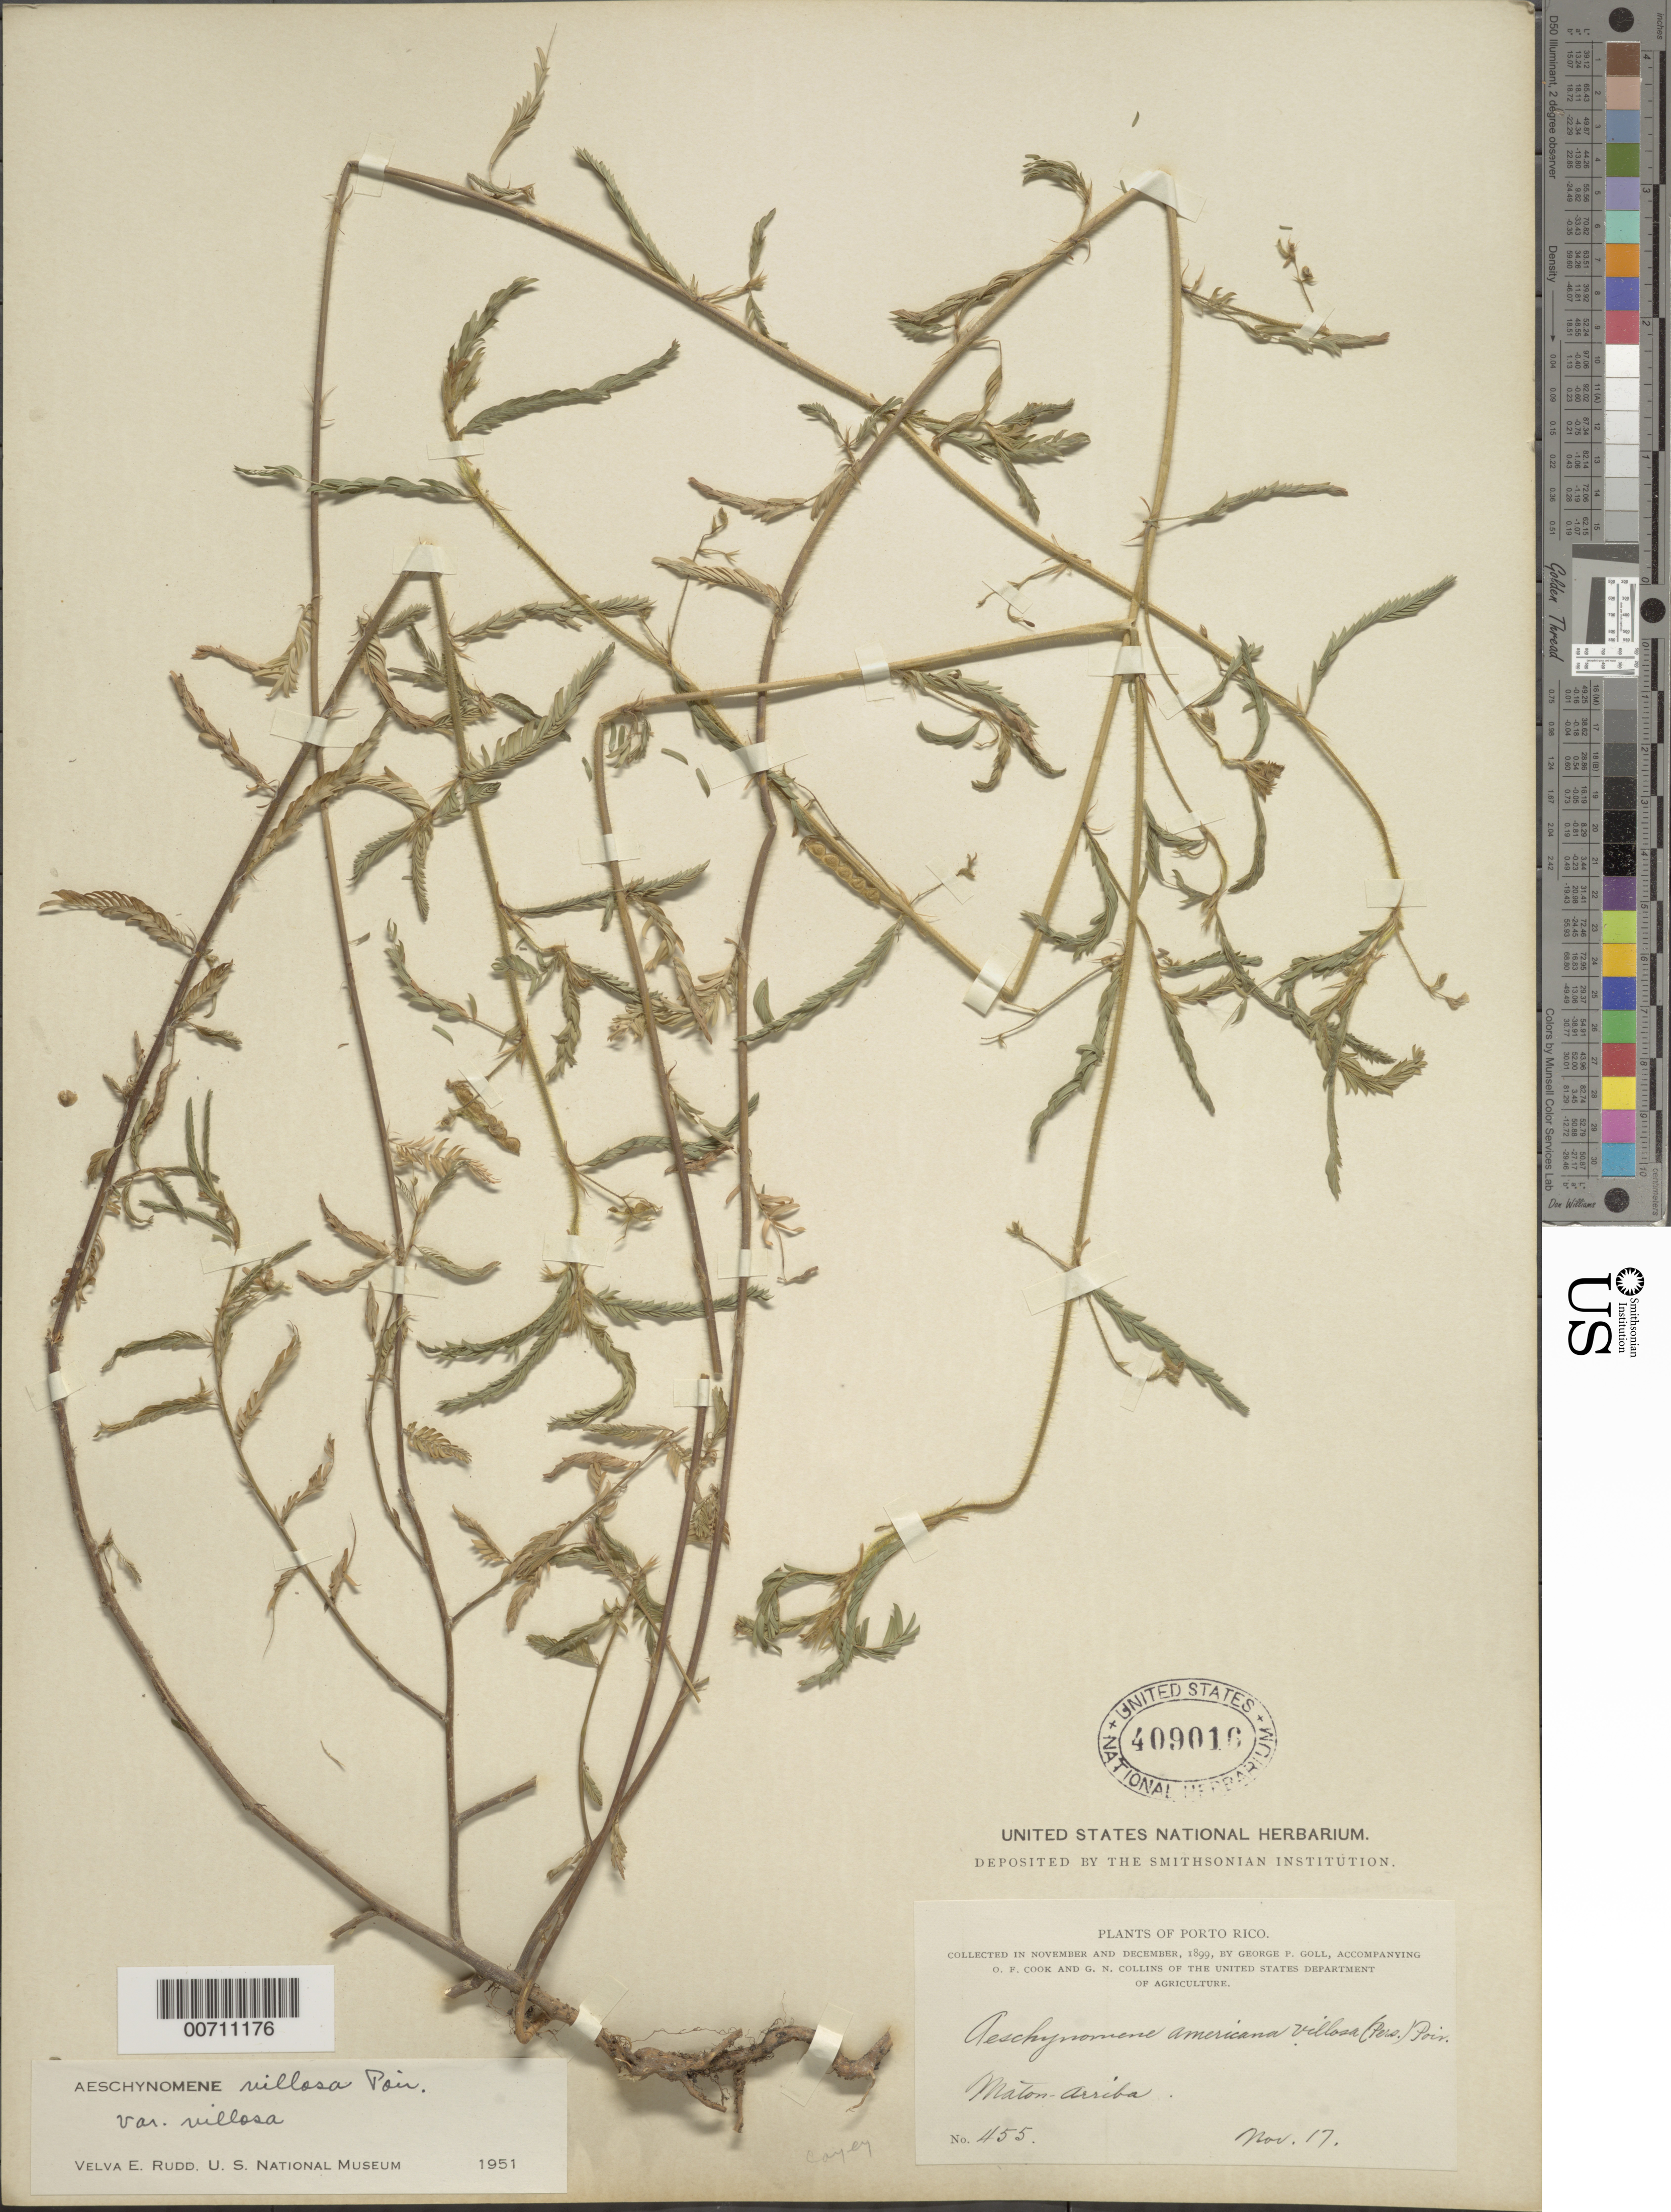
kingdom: Plantae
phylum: Tracheophyta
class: Magnoliopsida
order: Fabales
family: Fabaceae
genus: Aeschynomene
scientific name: Aeschynomene villosa var. villosa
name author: Poir.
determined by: Rudd, V. E.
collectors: G. Goll, O. F. Cook & G. Collins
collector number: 455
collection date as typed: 17 Nov 1899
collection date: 1899-11-17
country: Puerto Rico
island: Greater Antilles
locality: Maton-Arriba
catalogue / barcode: US 409016